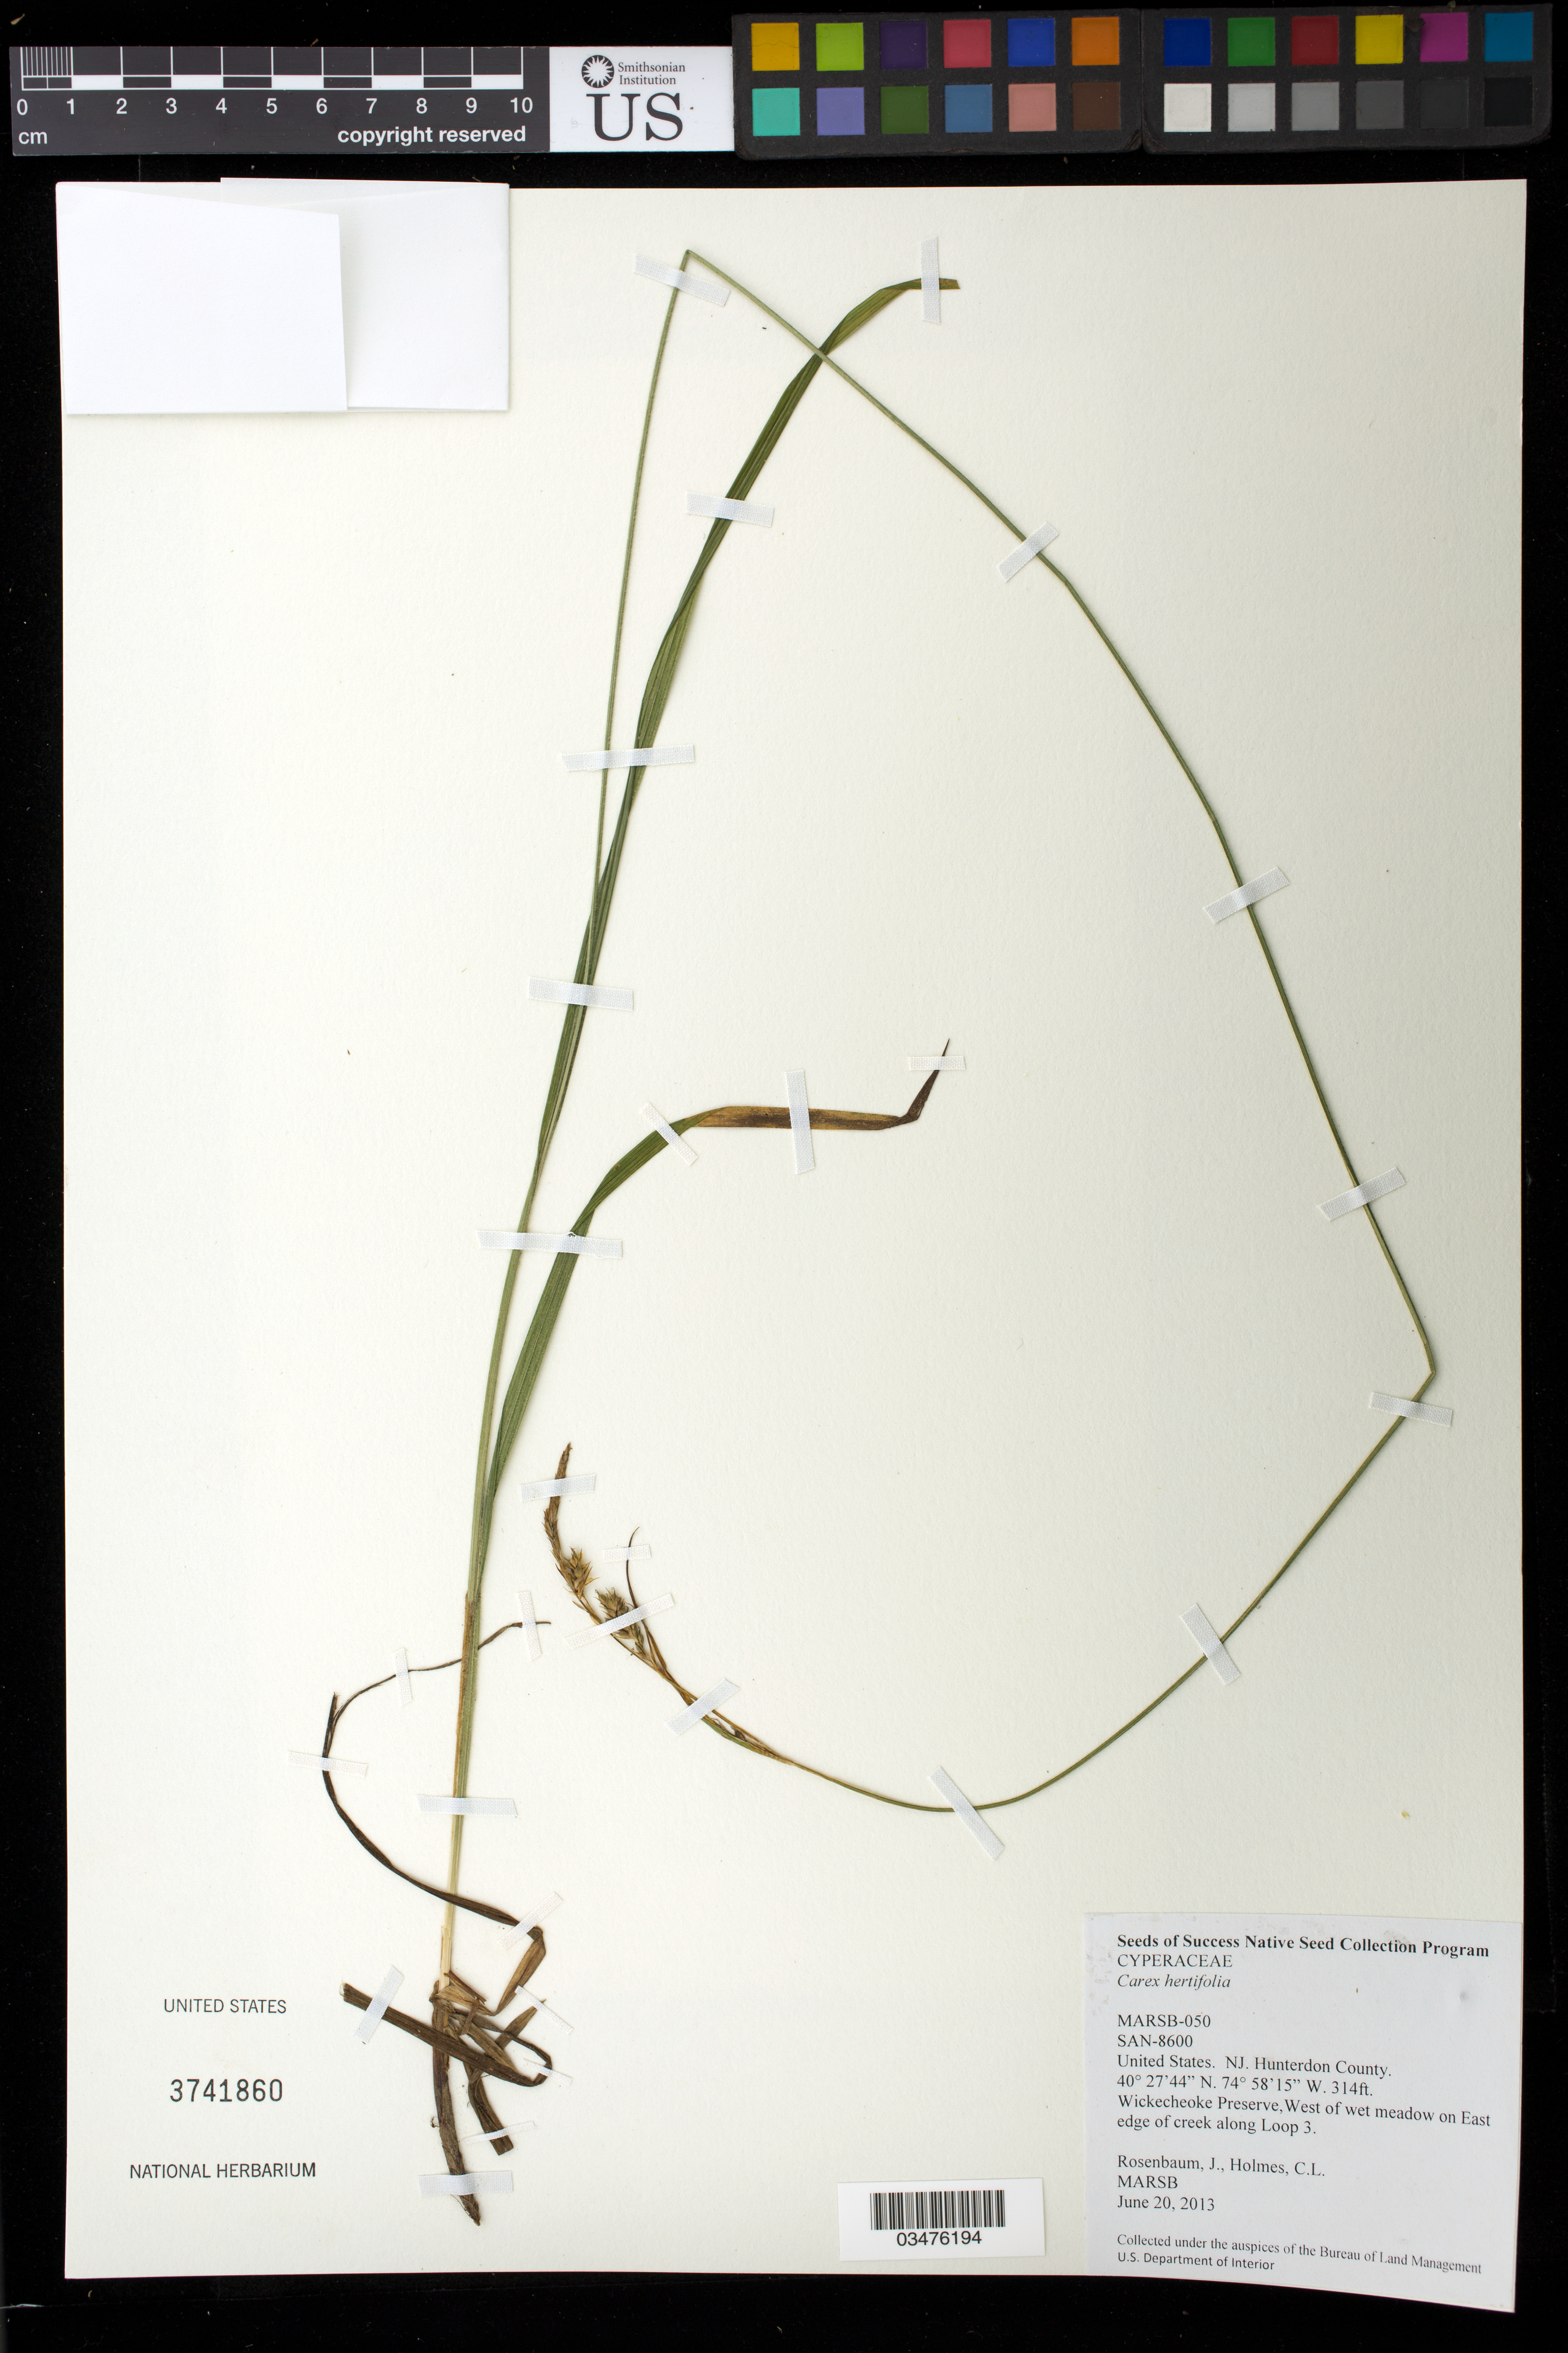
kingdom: Plantae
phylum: Tracheophyta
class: Liliopsida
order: Poales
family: Cyperaceae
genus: Carex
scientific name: Carex hirtifolia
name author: Mack.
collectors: J. Rosenbaum & C. Holmes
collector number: MARSB-050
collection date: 2013-06-20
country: United States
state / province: New Jersey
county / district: Hunterdon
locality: Wickecheoke Preserve, West of wet meadow on East eadge of creek along Loop 3.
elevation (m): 96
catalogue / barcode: US 3741860